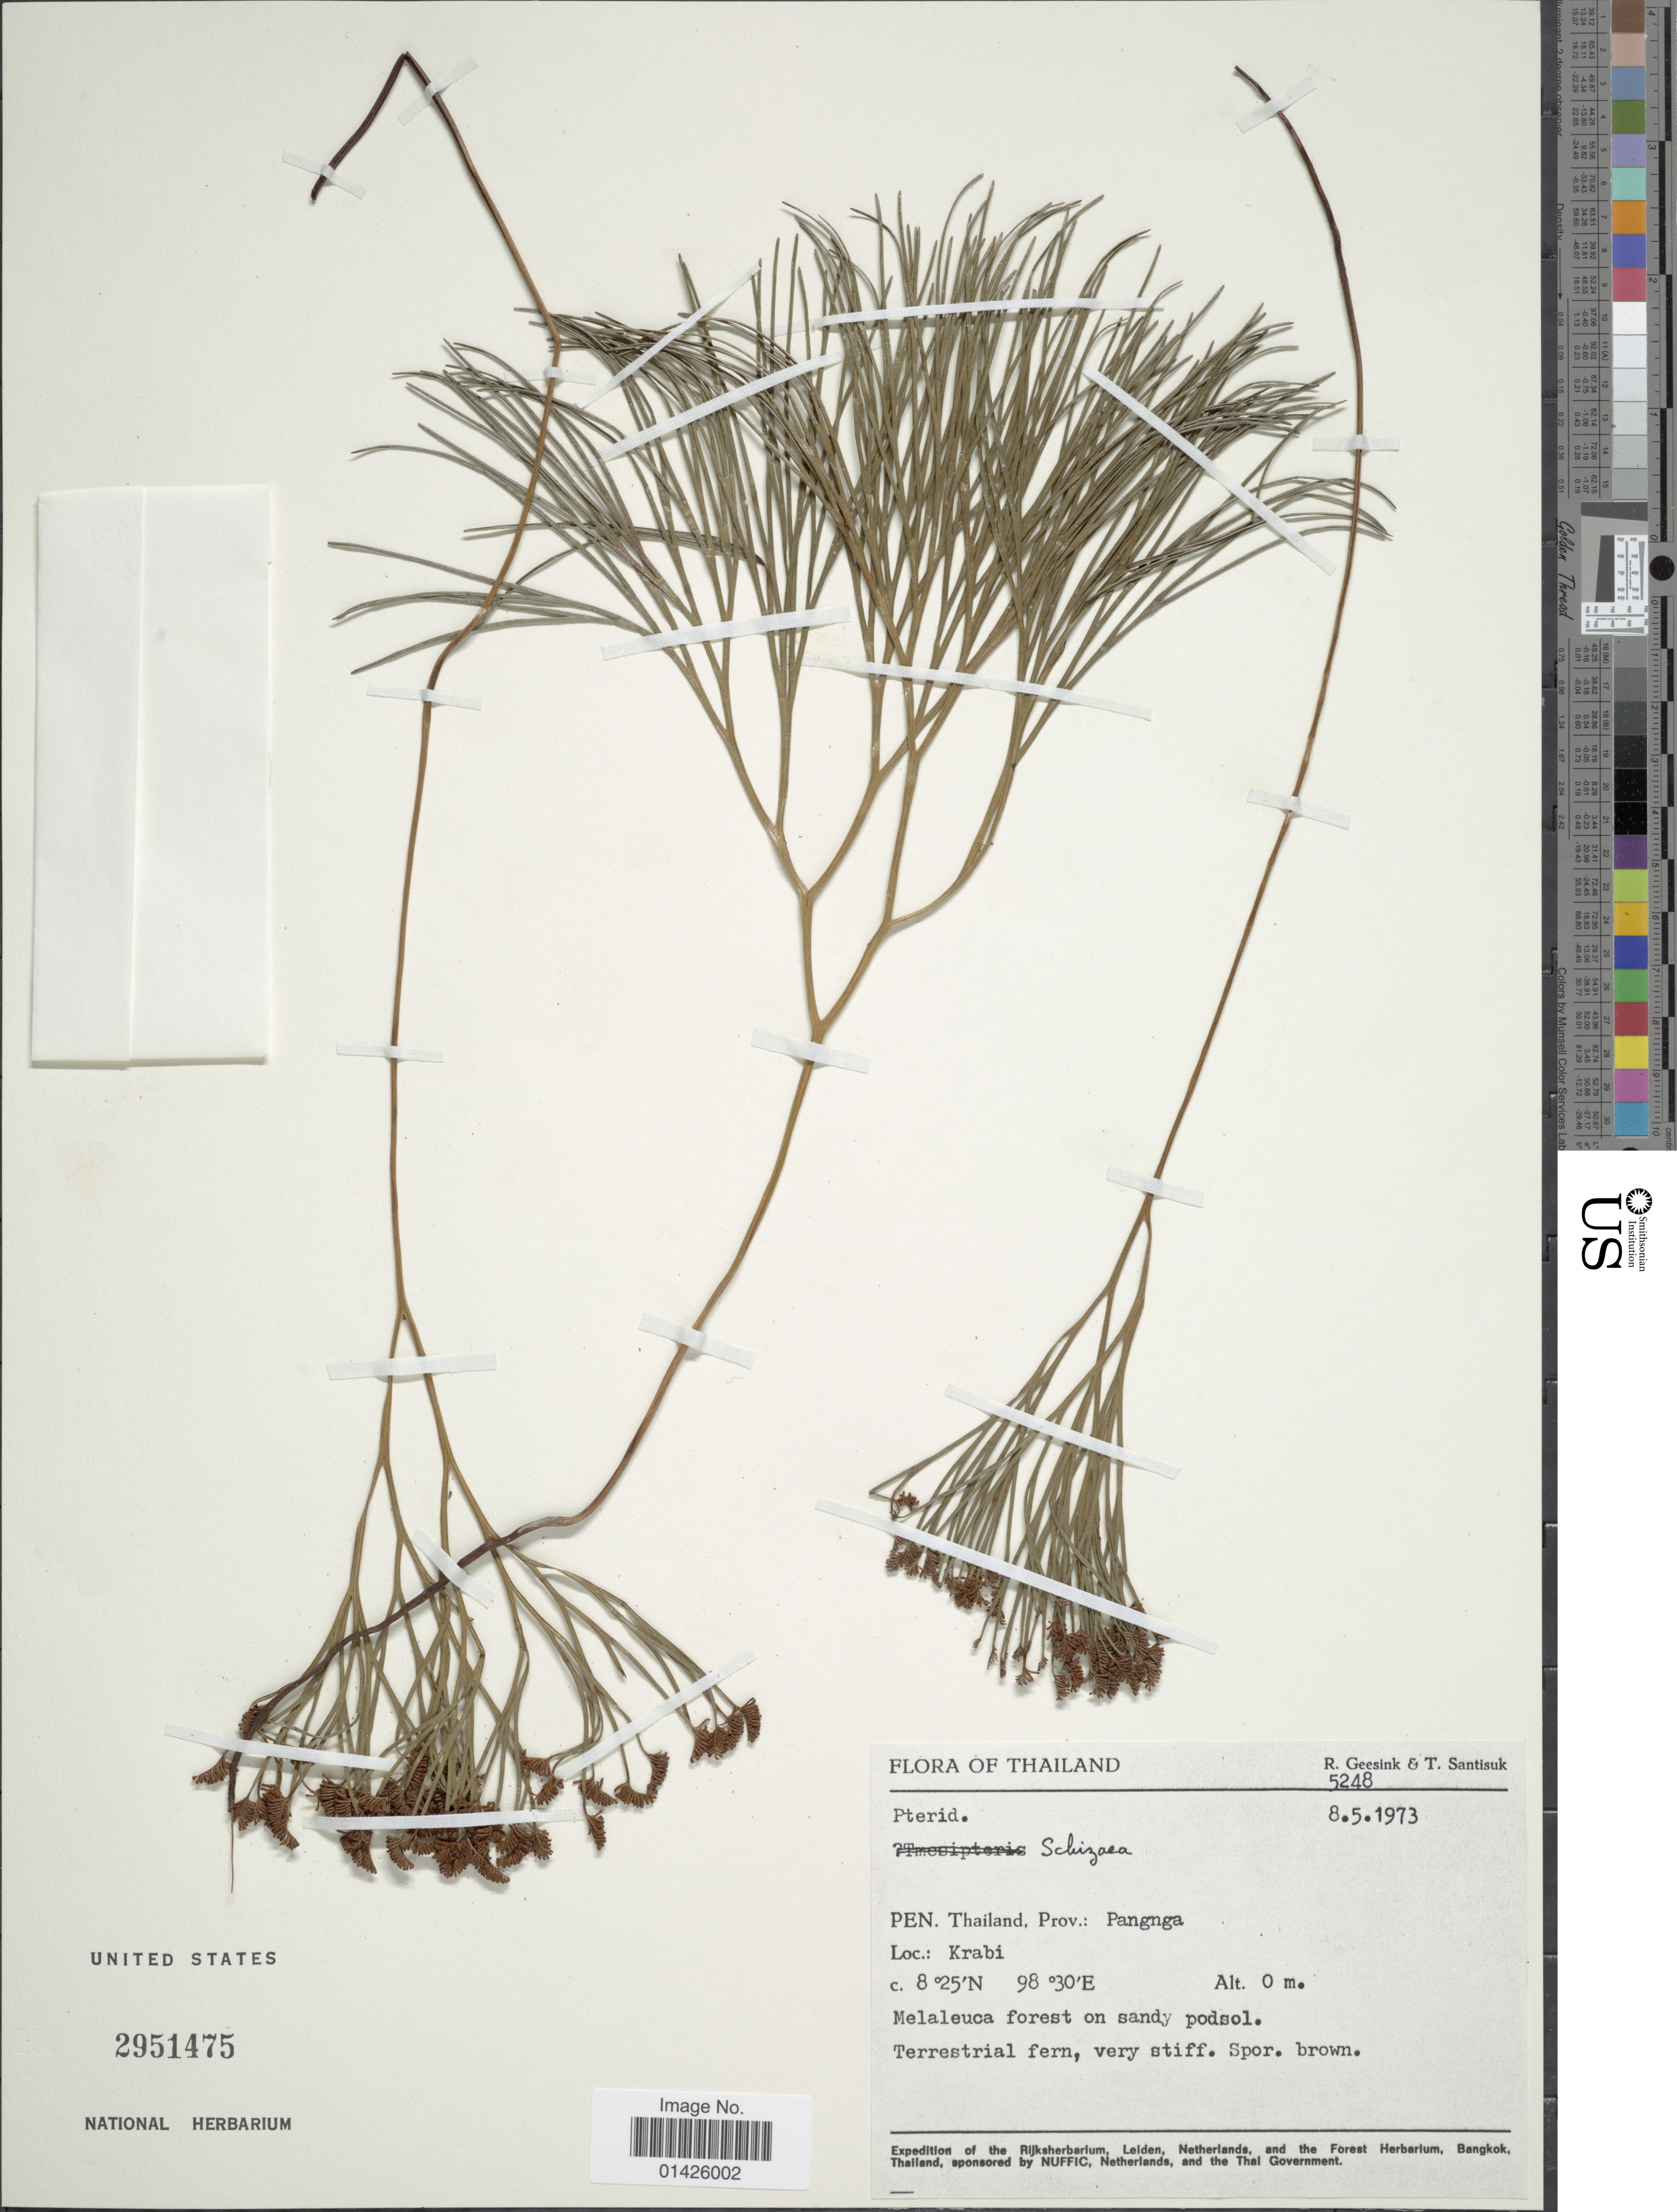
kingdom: Plantae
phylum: Tracheophyta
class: Polypodiopsida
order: Schizaeales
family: Schizaeaceae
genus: Schizaea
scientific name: Schizaea dichotoma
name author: (L.) J. Sm.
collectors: R. Geesink & T. Santisuk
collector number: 5248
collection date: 1973-05-08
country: Thailand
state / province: Krabi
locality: PEN. Thailand Prov; Pangnga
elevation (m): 0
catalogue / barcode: US 2951475